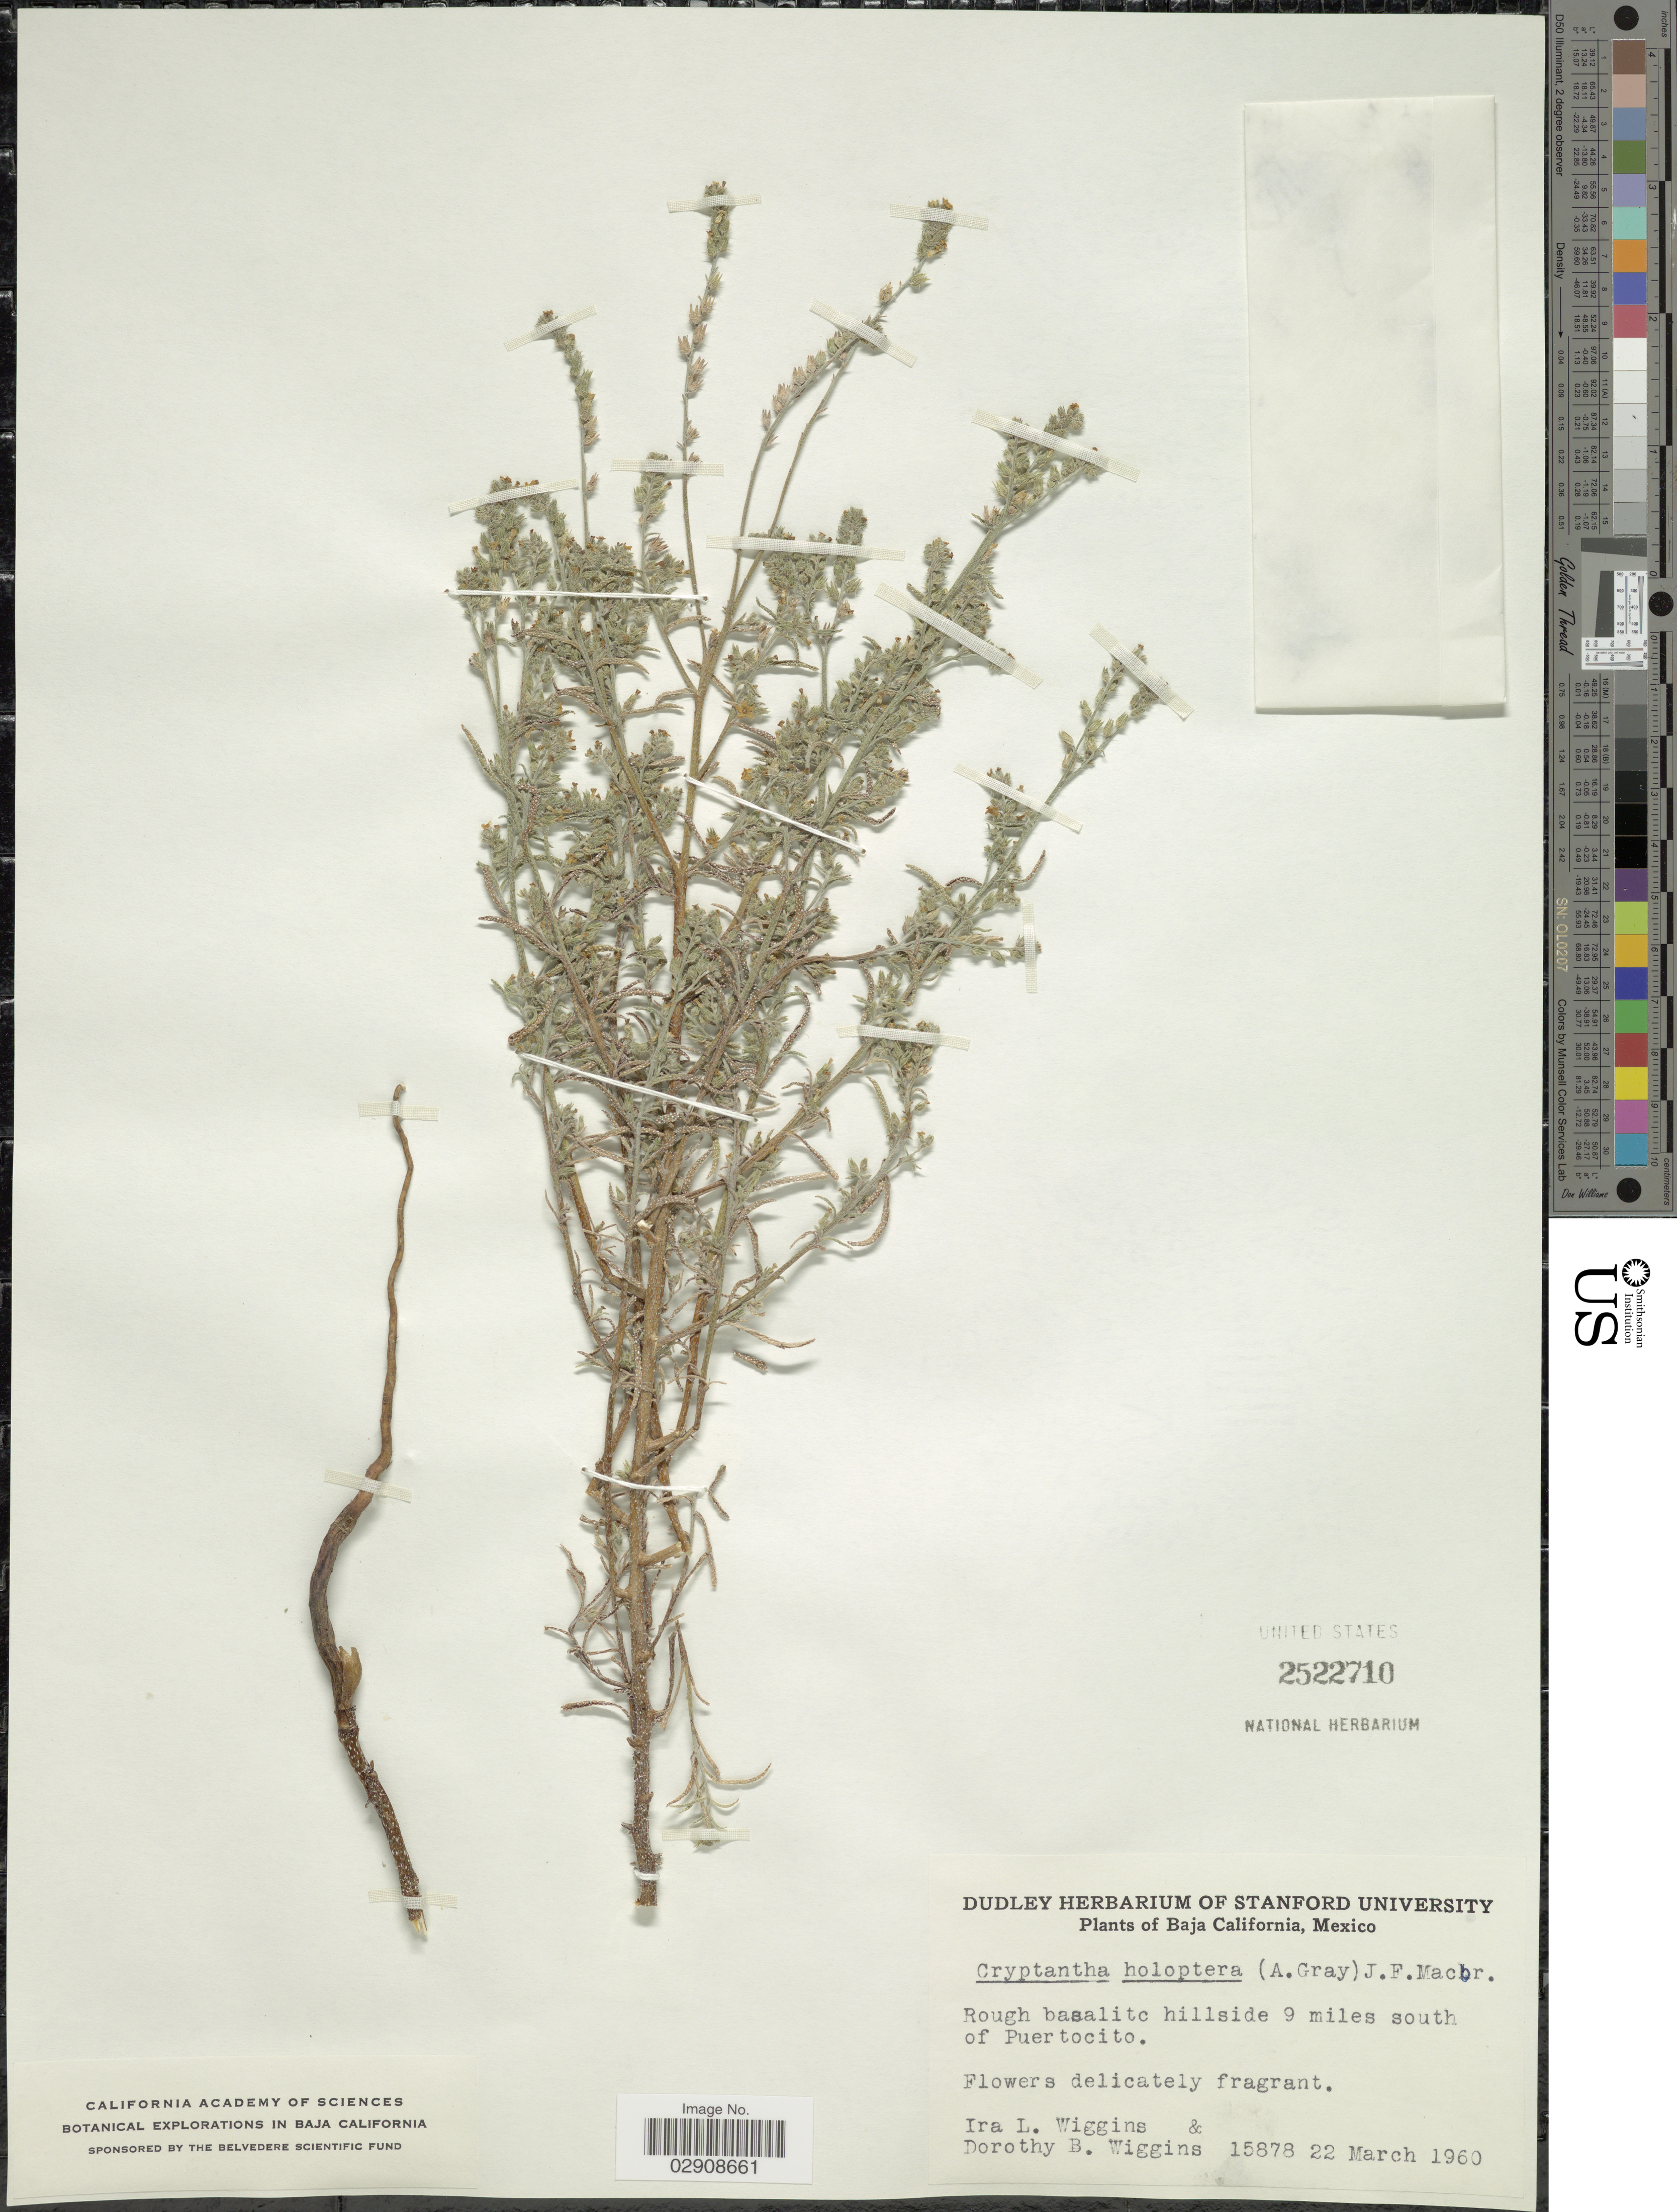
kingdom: Plantae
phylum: Tracheophyta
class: Magnoliopsida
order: Boraginales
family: Boraginaceae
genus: Cryptantha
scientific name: Cryptantha holoptera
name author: (A. Gray) J.F. Macbr.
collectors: I. L. Wiggins & D. B. Wiggins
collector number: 15878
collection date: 1960-03-22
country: Mexico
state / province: Baja California Norte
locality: Rough basalitc hillside 9 miles south of Puertocito.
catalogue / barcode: US 2522710